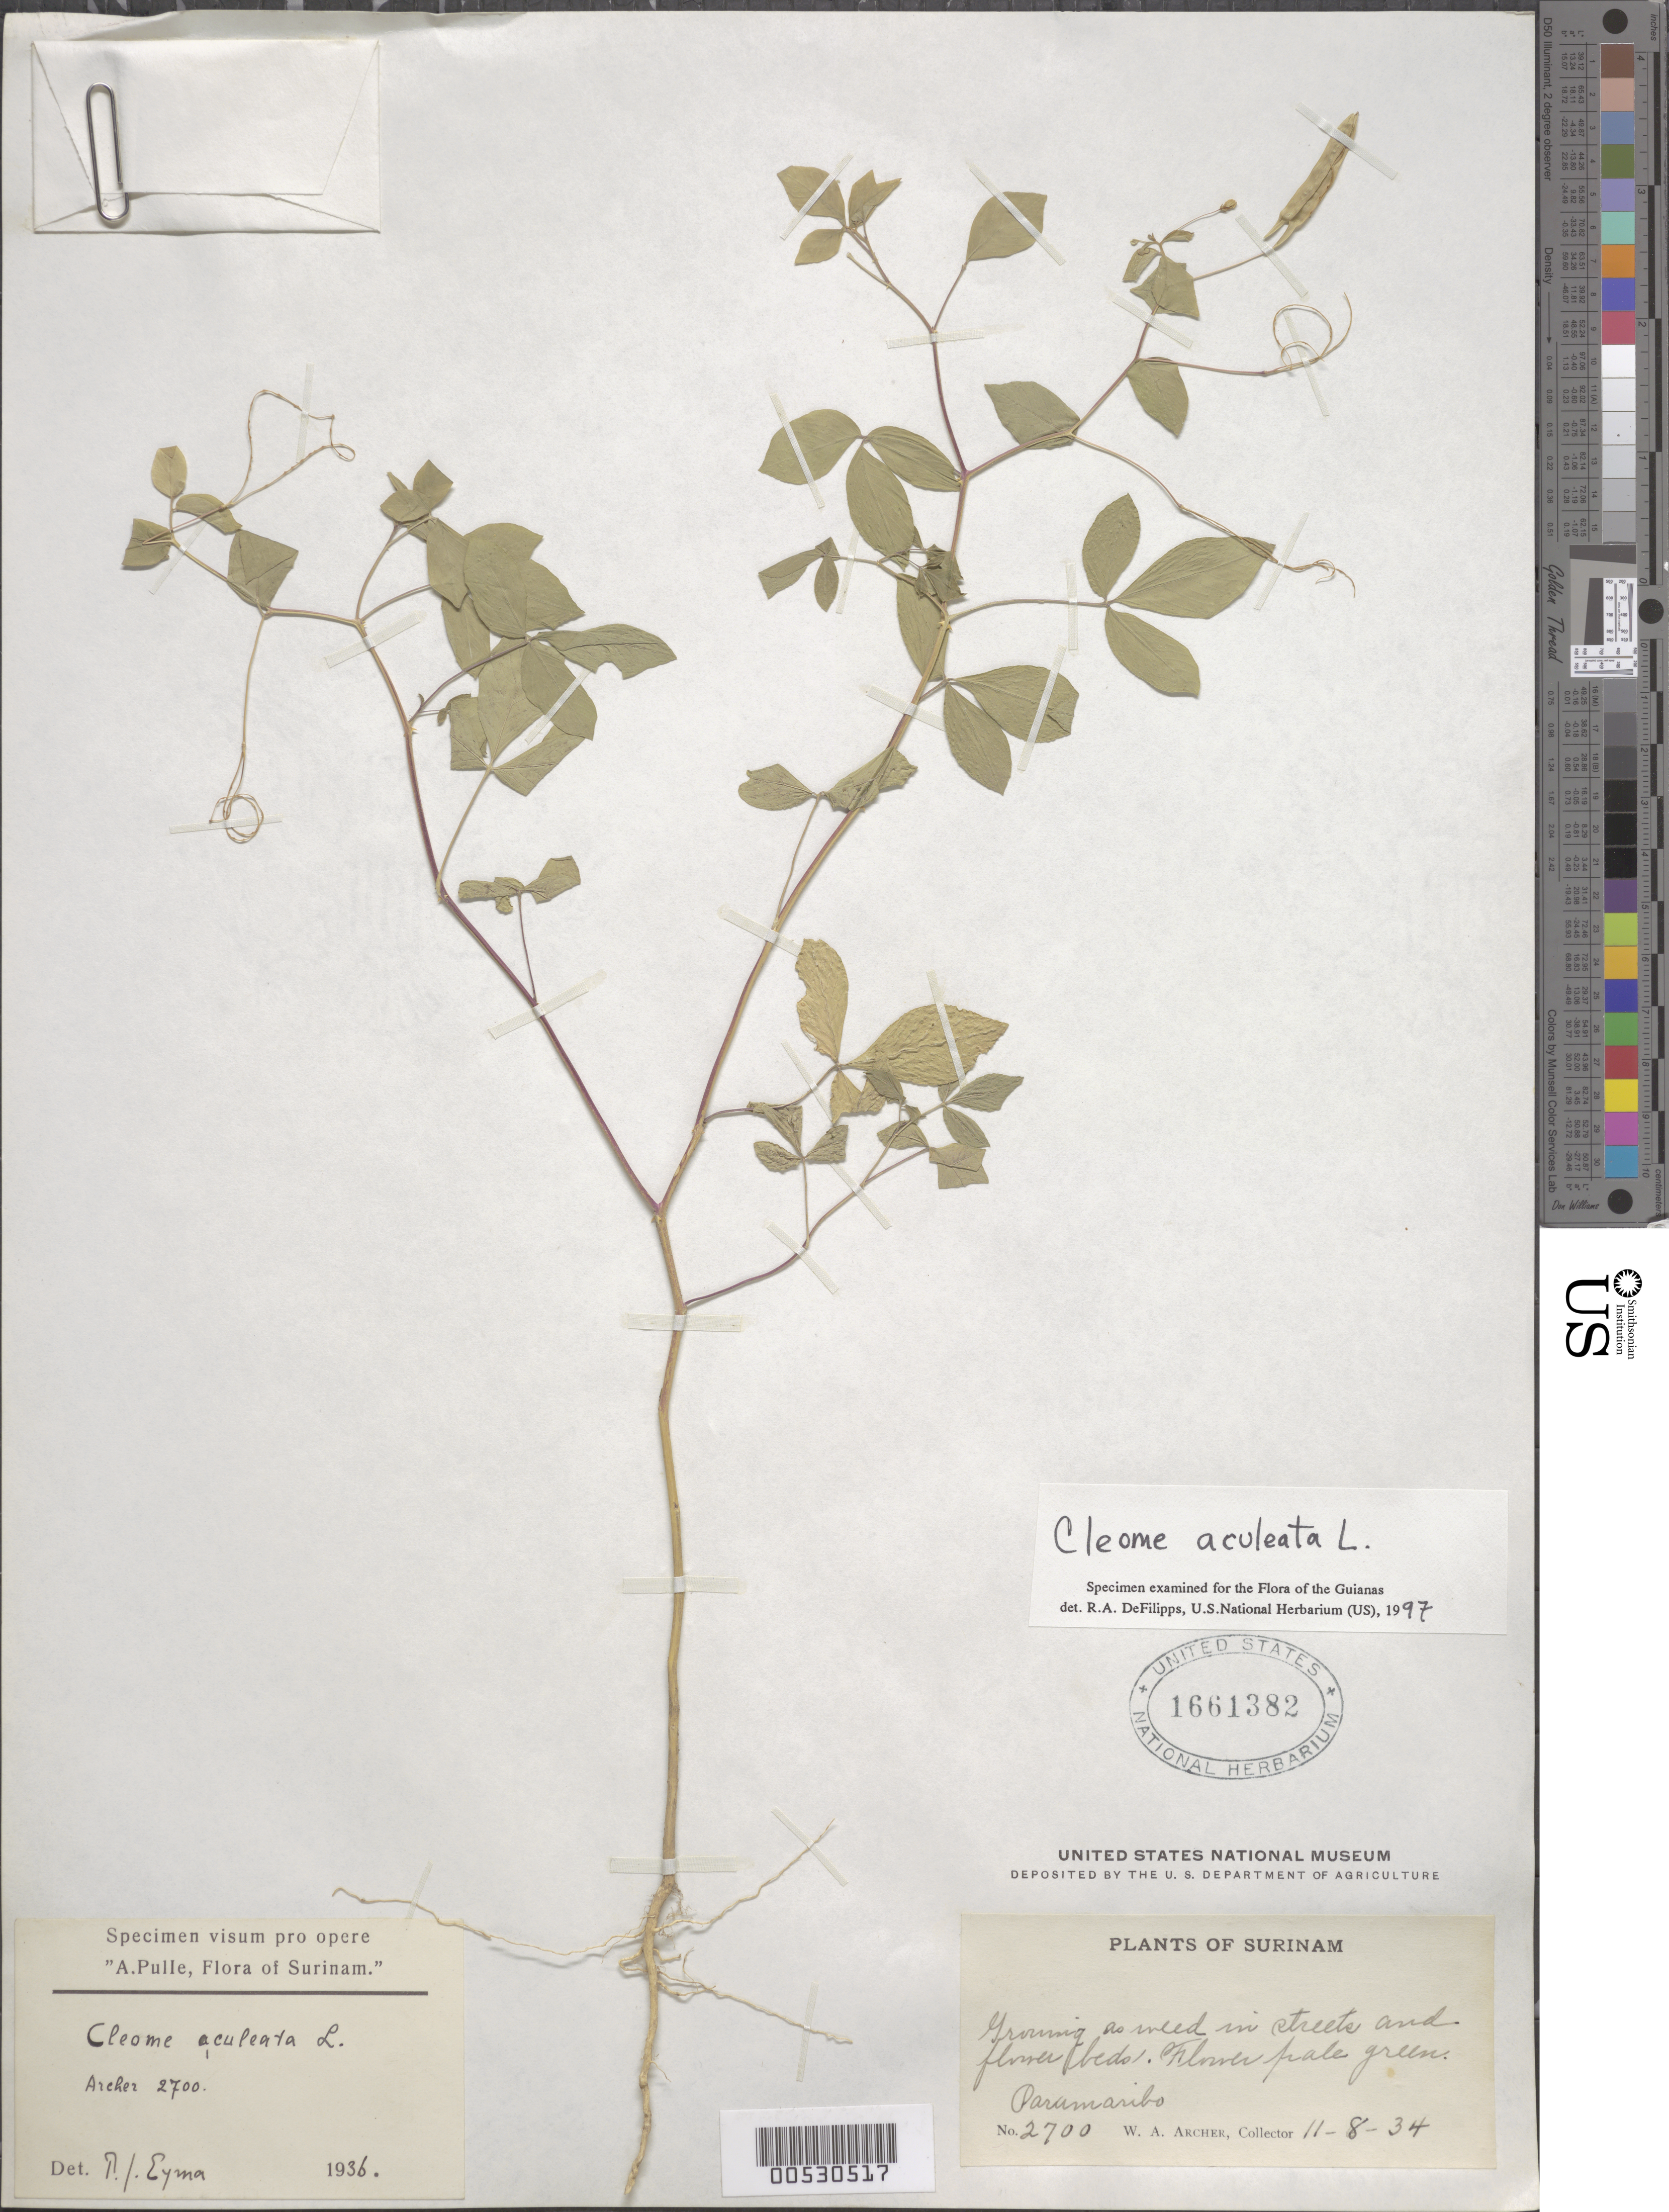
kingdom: Plantae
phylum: Tracheophyta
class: Magnoliopsida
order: Brassicales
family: Cleomaceae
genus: Tarenaya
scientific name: Tarenaya aculeata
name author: (L.) Soares Neto & Roalson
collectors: W. A. Archer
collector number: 2700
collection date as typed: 11-Aug-34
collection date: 1934-08-11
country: Suriname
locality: Paramaribo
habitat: Weed in streets and flower beds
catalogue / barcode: US 1661382